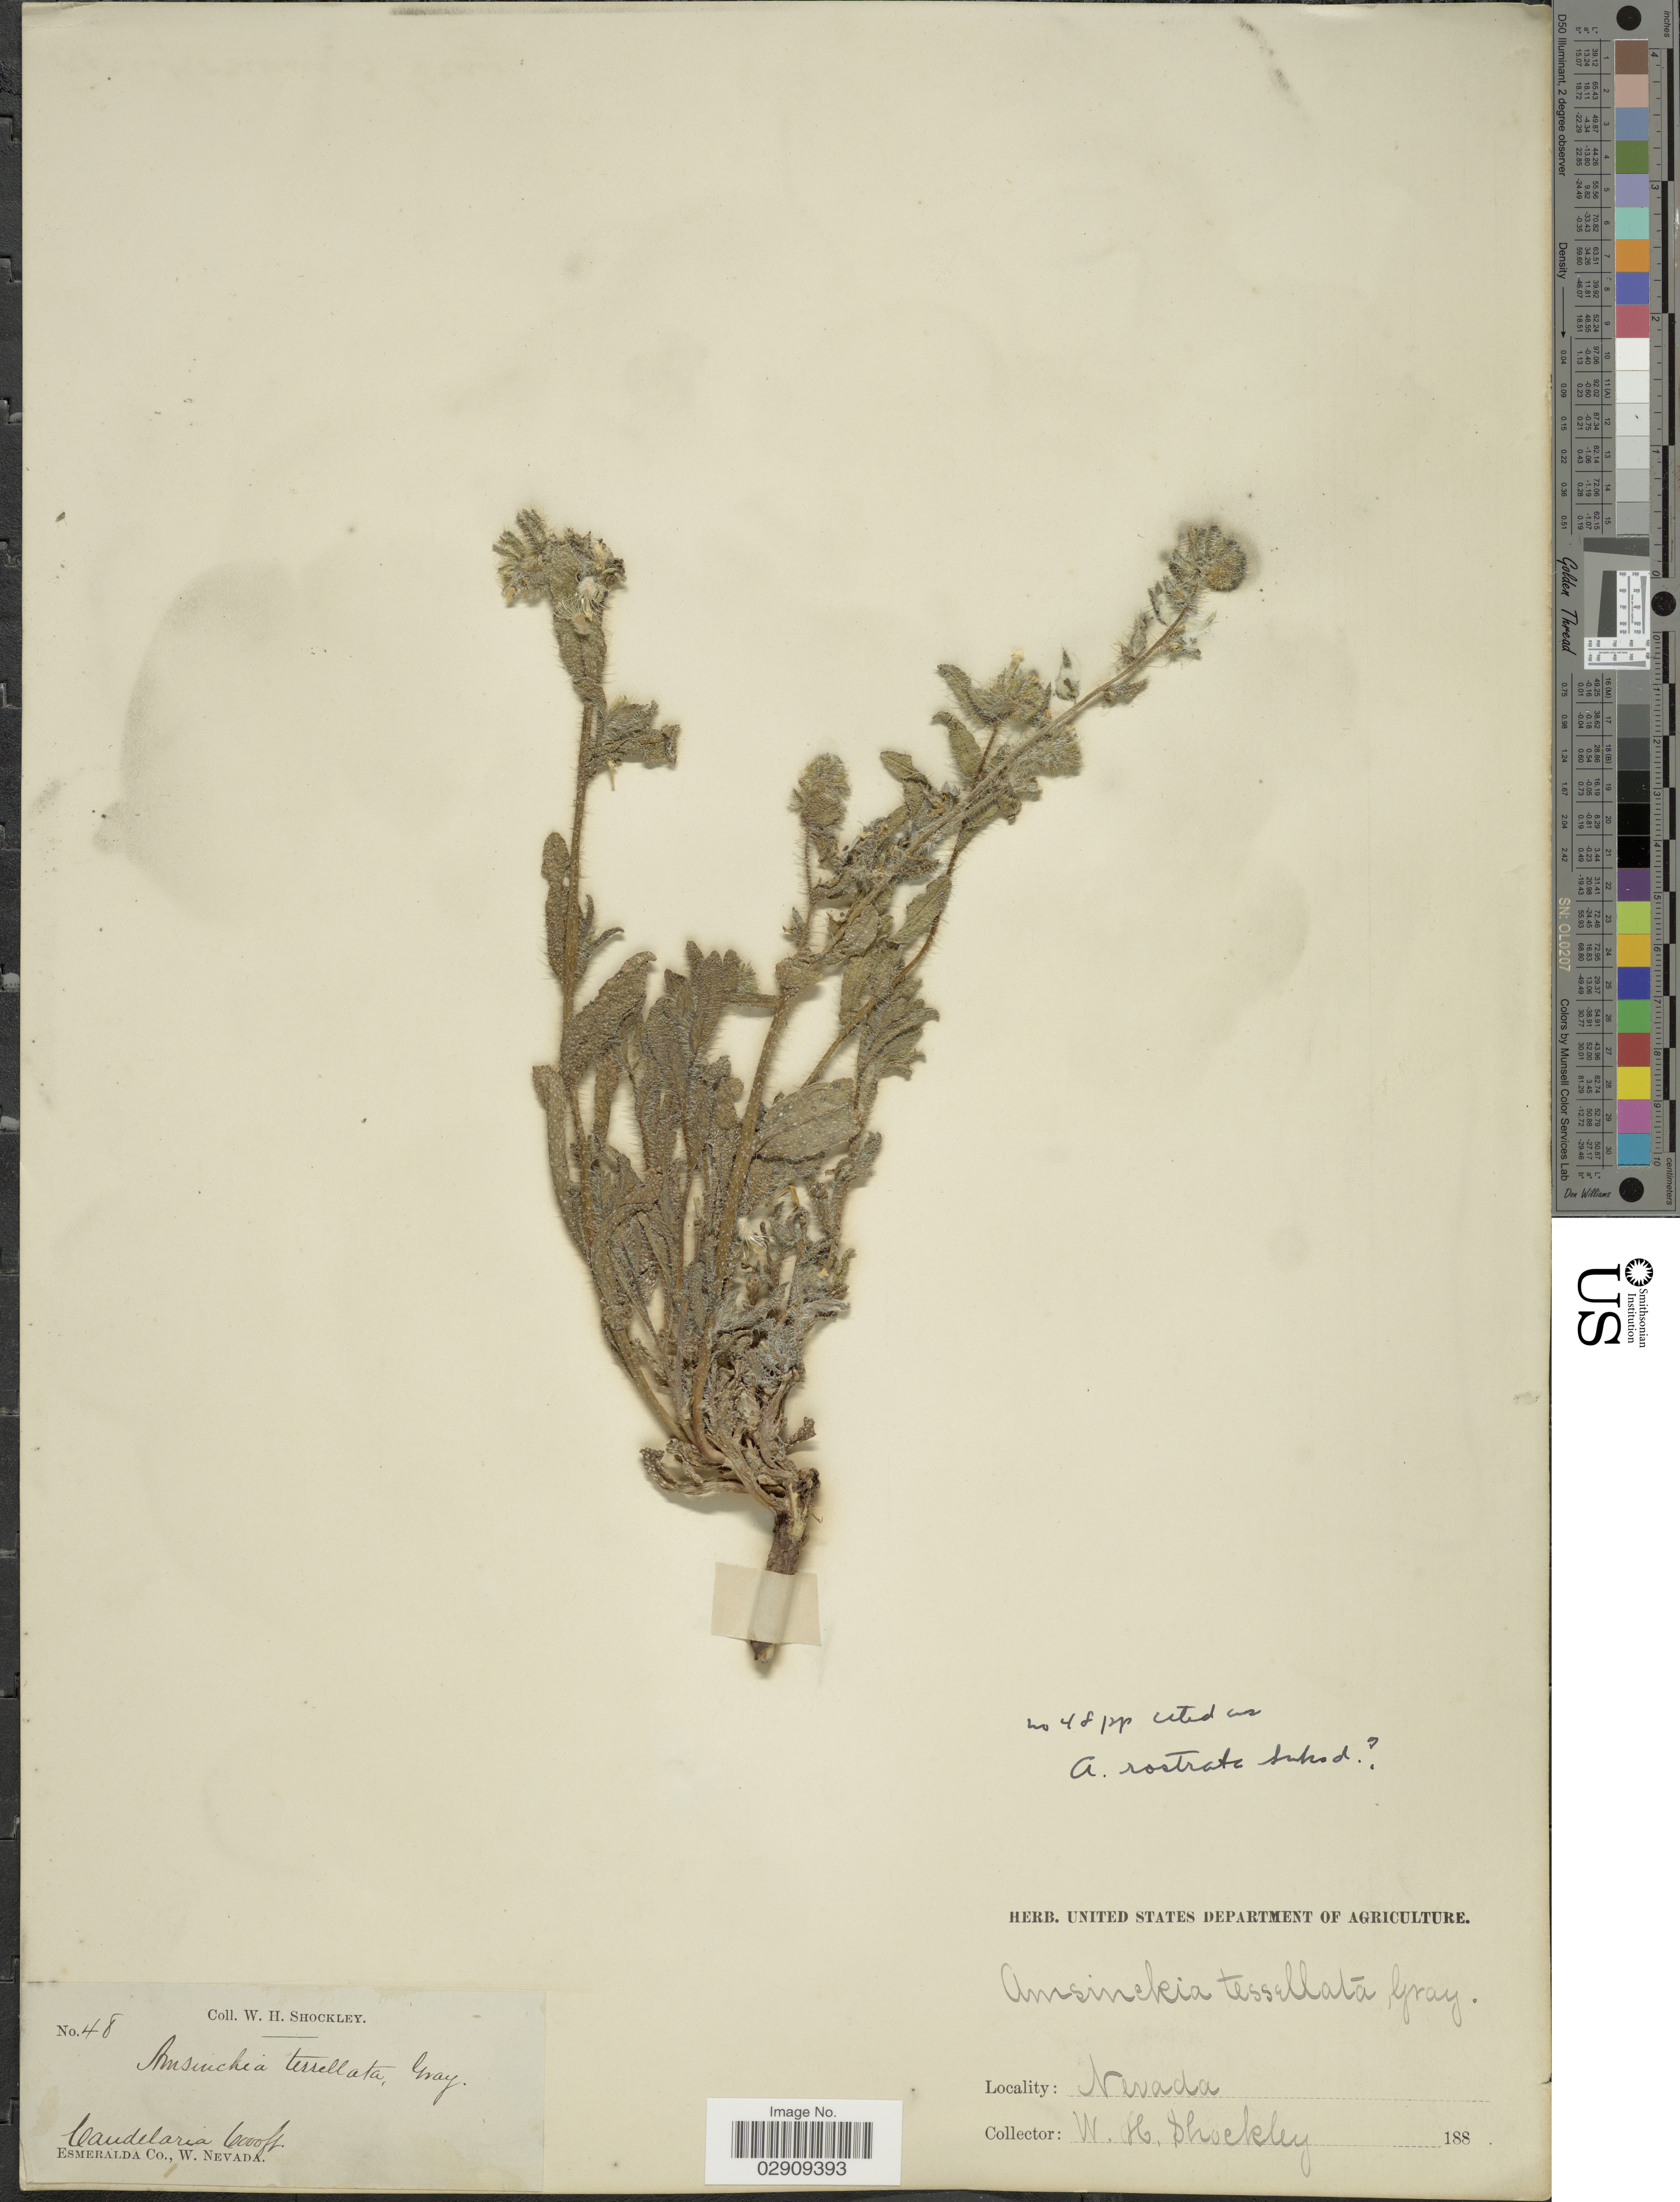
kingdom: Plantae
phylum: Tracheophyta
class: Magnoliopsida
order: Boraginales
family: Boraginaceae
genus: Amsinckia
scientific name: Amsinckia menziesii var. intermedia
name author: (Fisch. & C.A. Mey.) Ganders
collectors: W. Shockley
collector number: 48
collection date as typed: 188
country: United States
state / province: Nevada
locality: Candelaria. Esmeralda Co., W. Nevada.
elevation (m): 1829